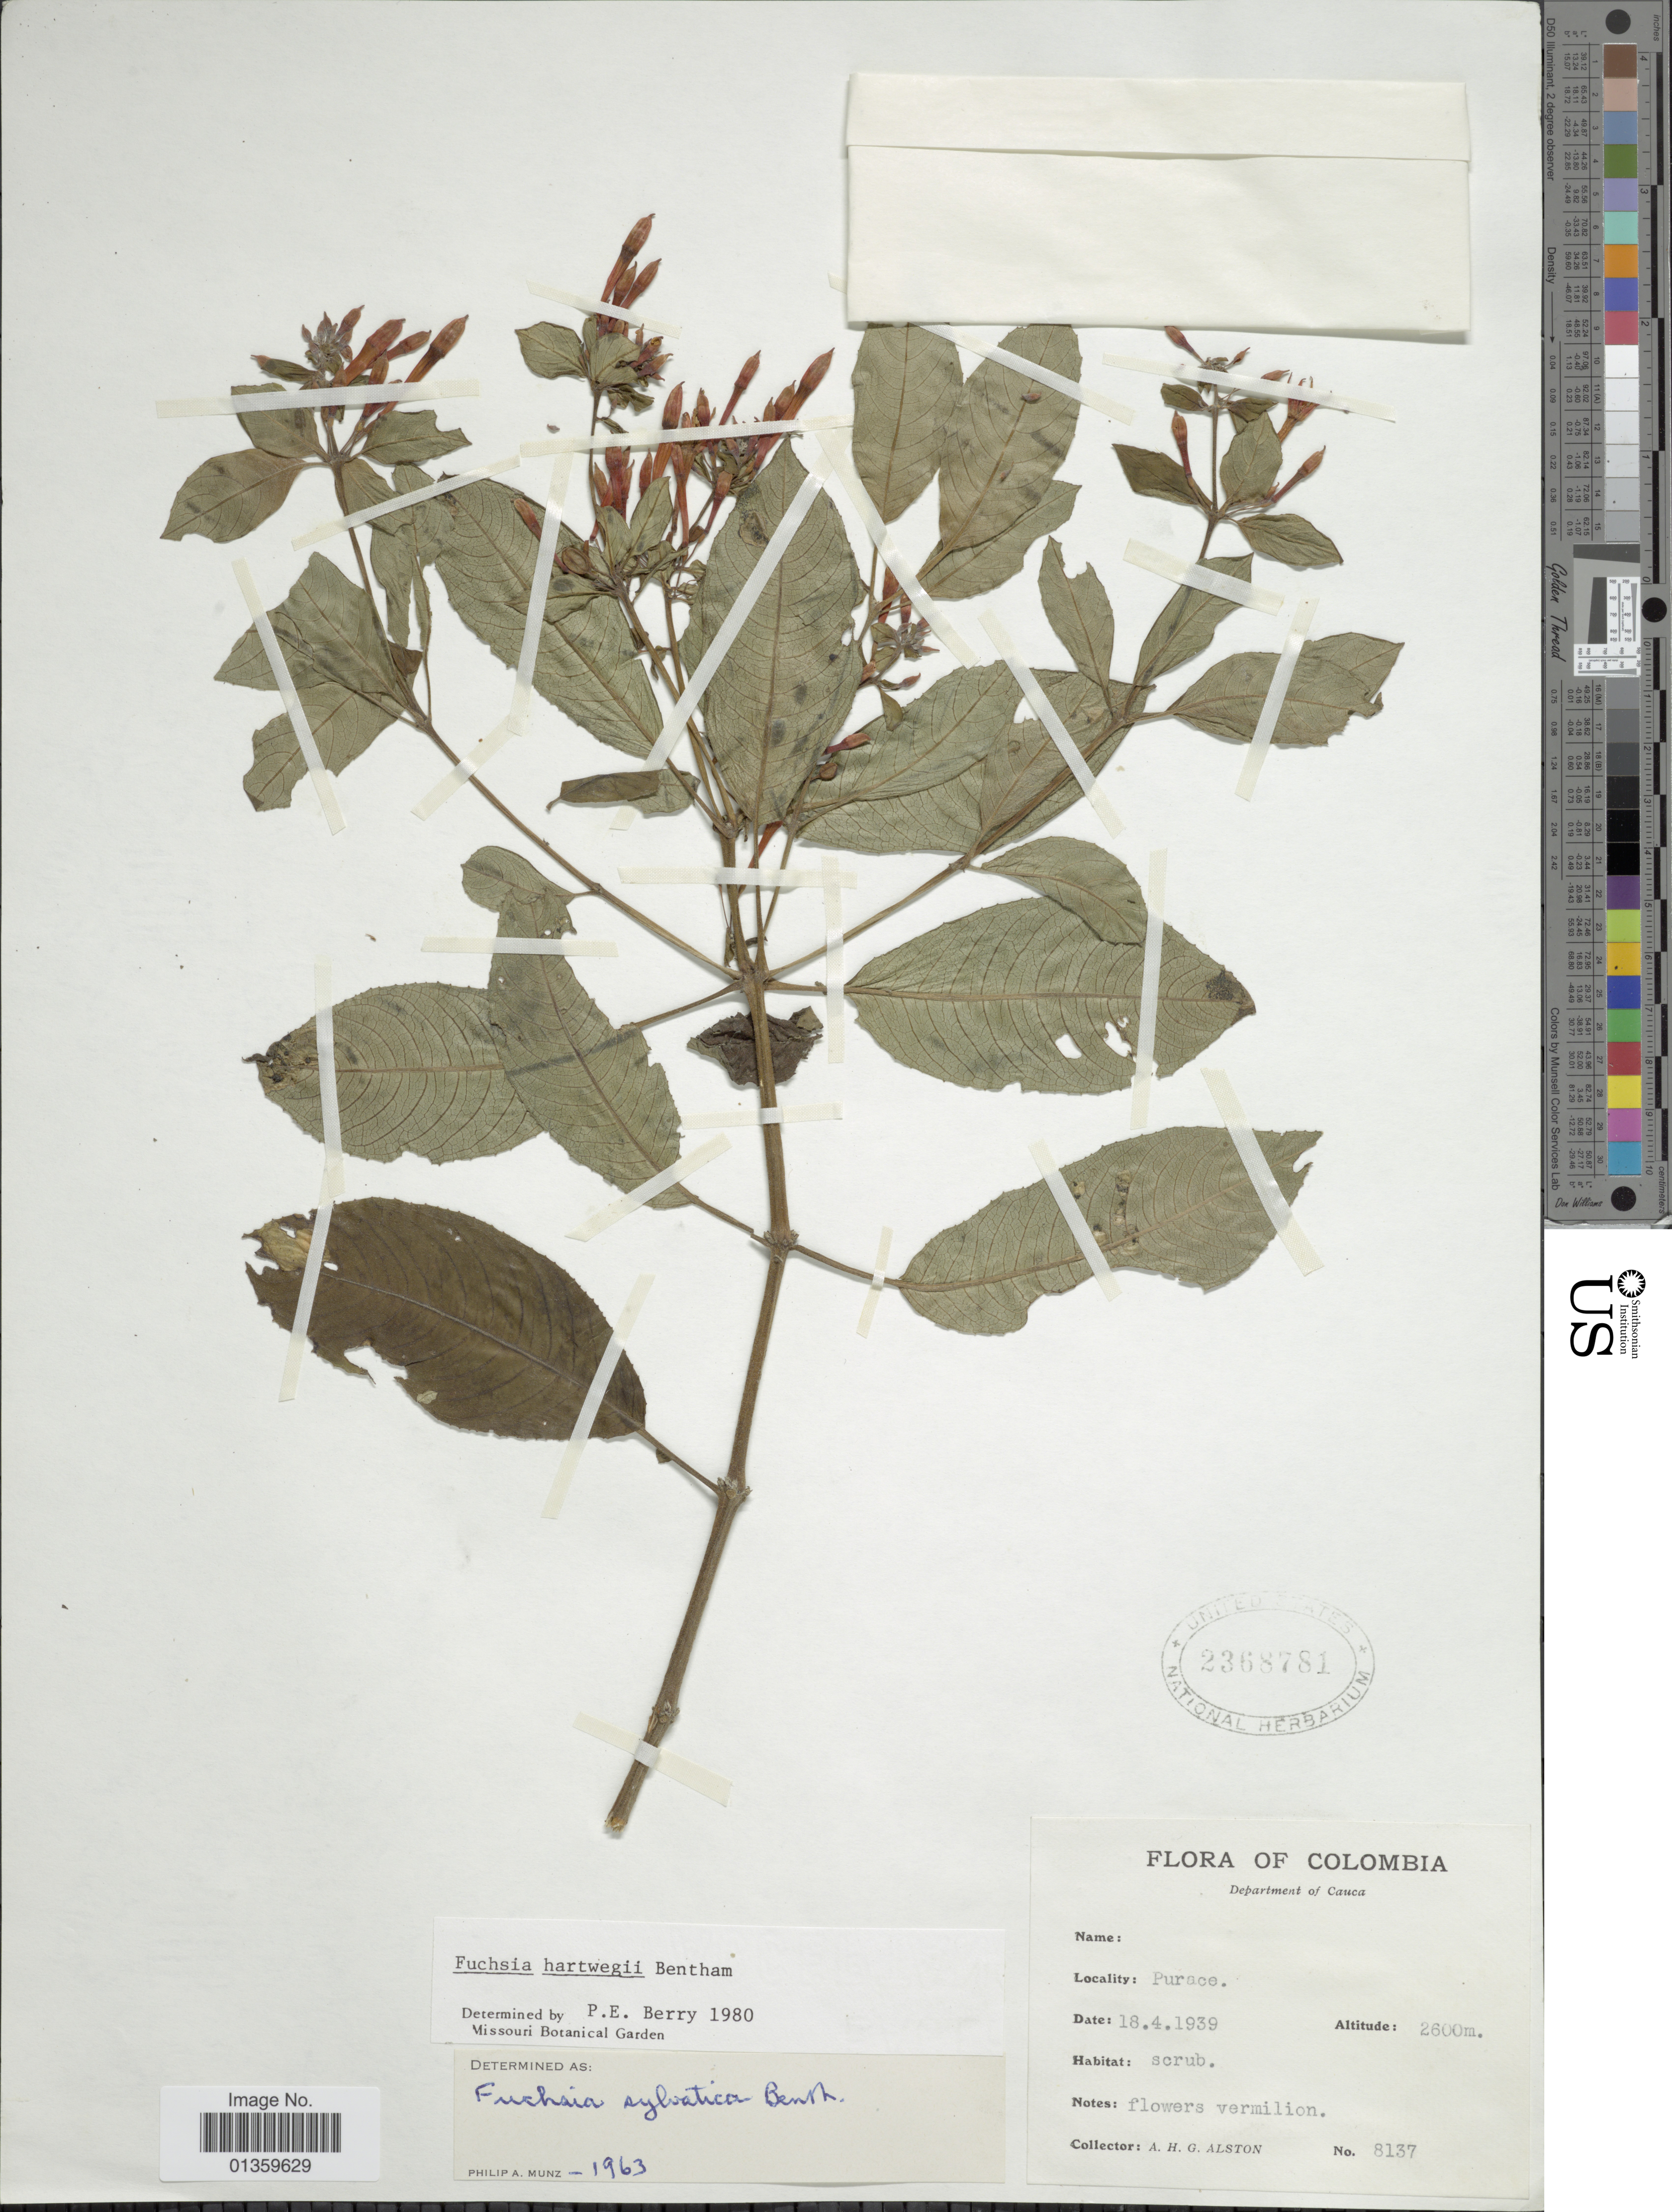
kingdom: Plantae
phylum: Tracheophyta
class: Magnoliopsida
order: Myrtales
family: Onagraceae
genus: Fuchsia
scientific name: Fuchsia hartwegii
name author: Benth.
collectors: A. H. Alston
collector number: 8137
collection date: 1939-04-18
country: Colombia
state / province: Cauca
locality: Purace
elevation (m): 2600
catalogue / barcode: US 2368781